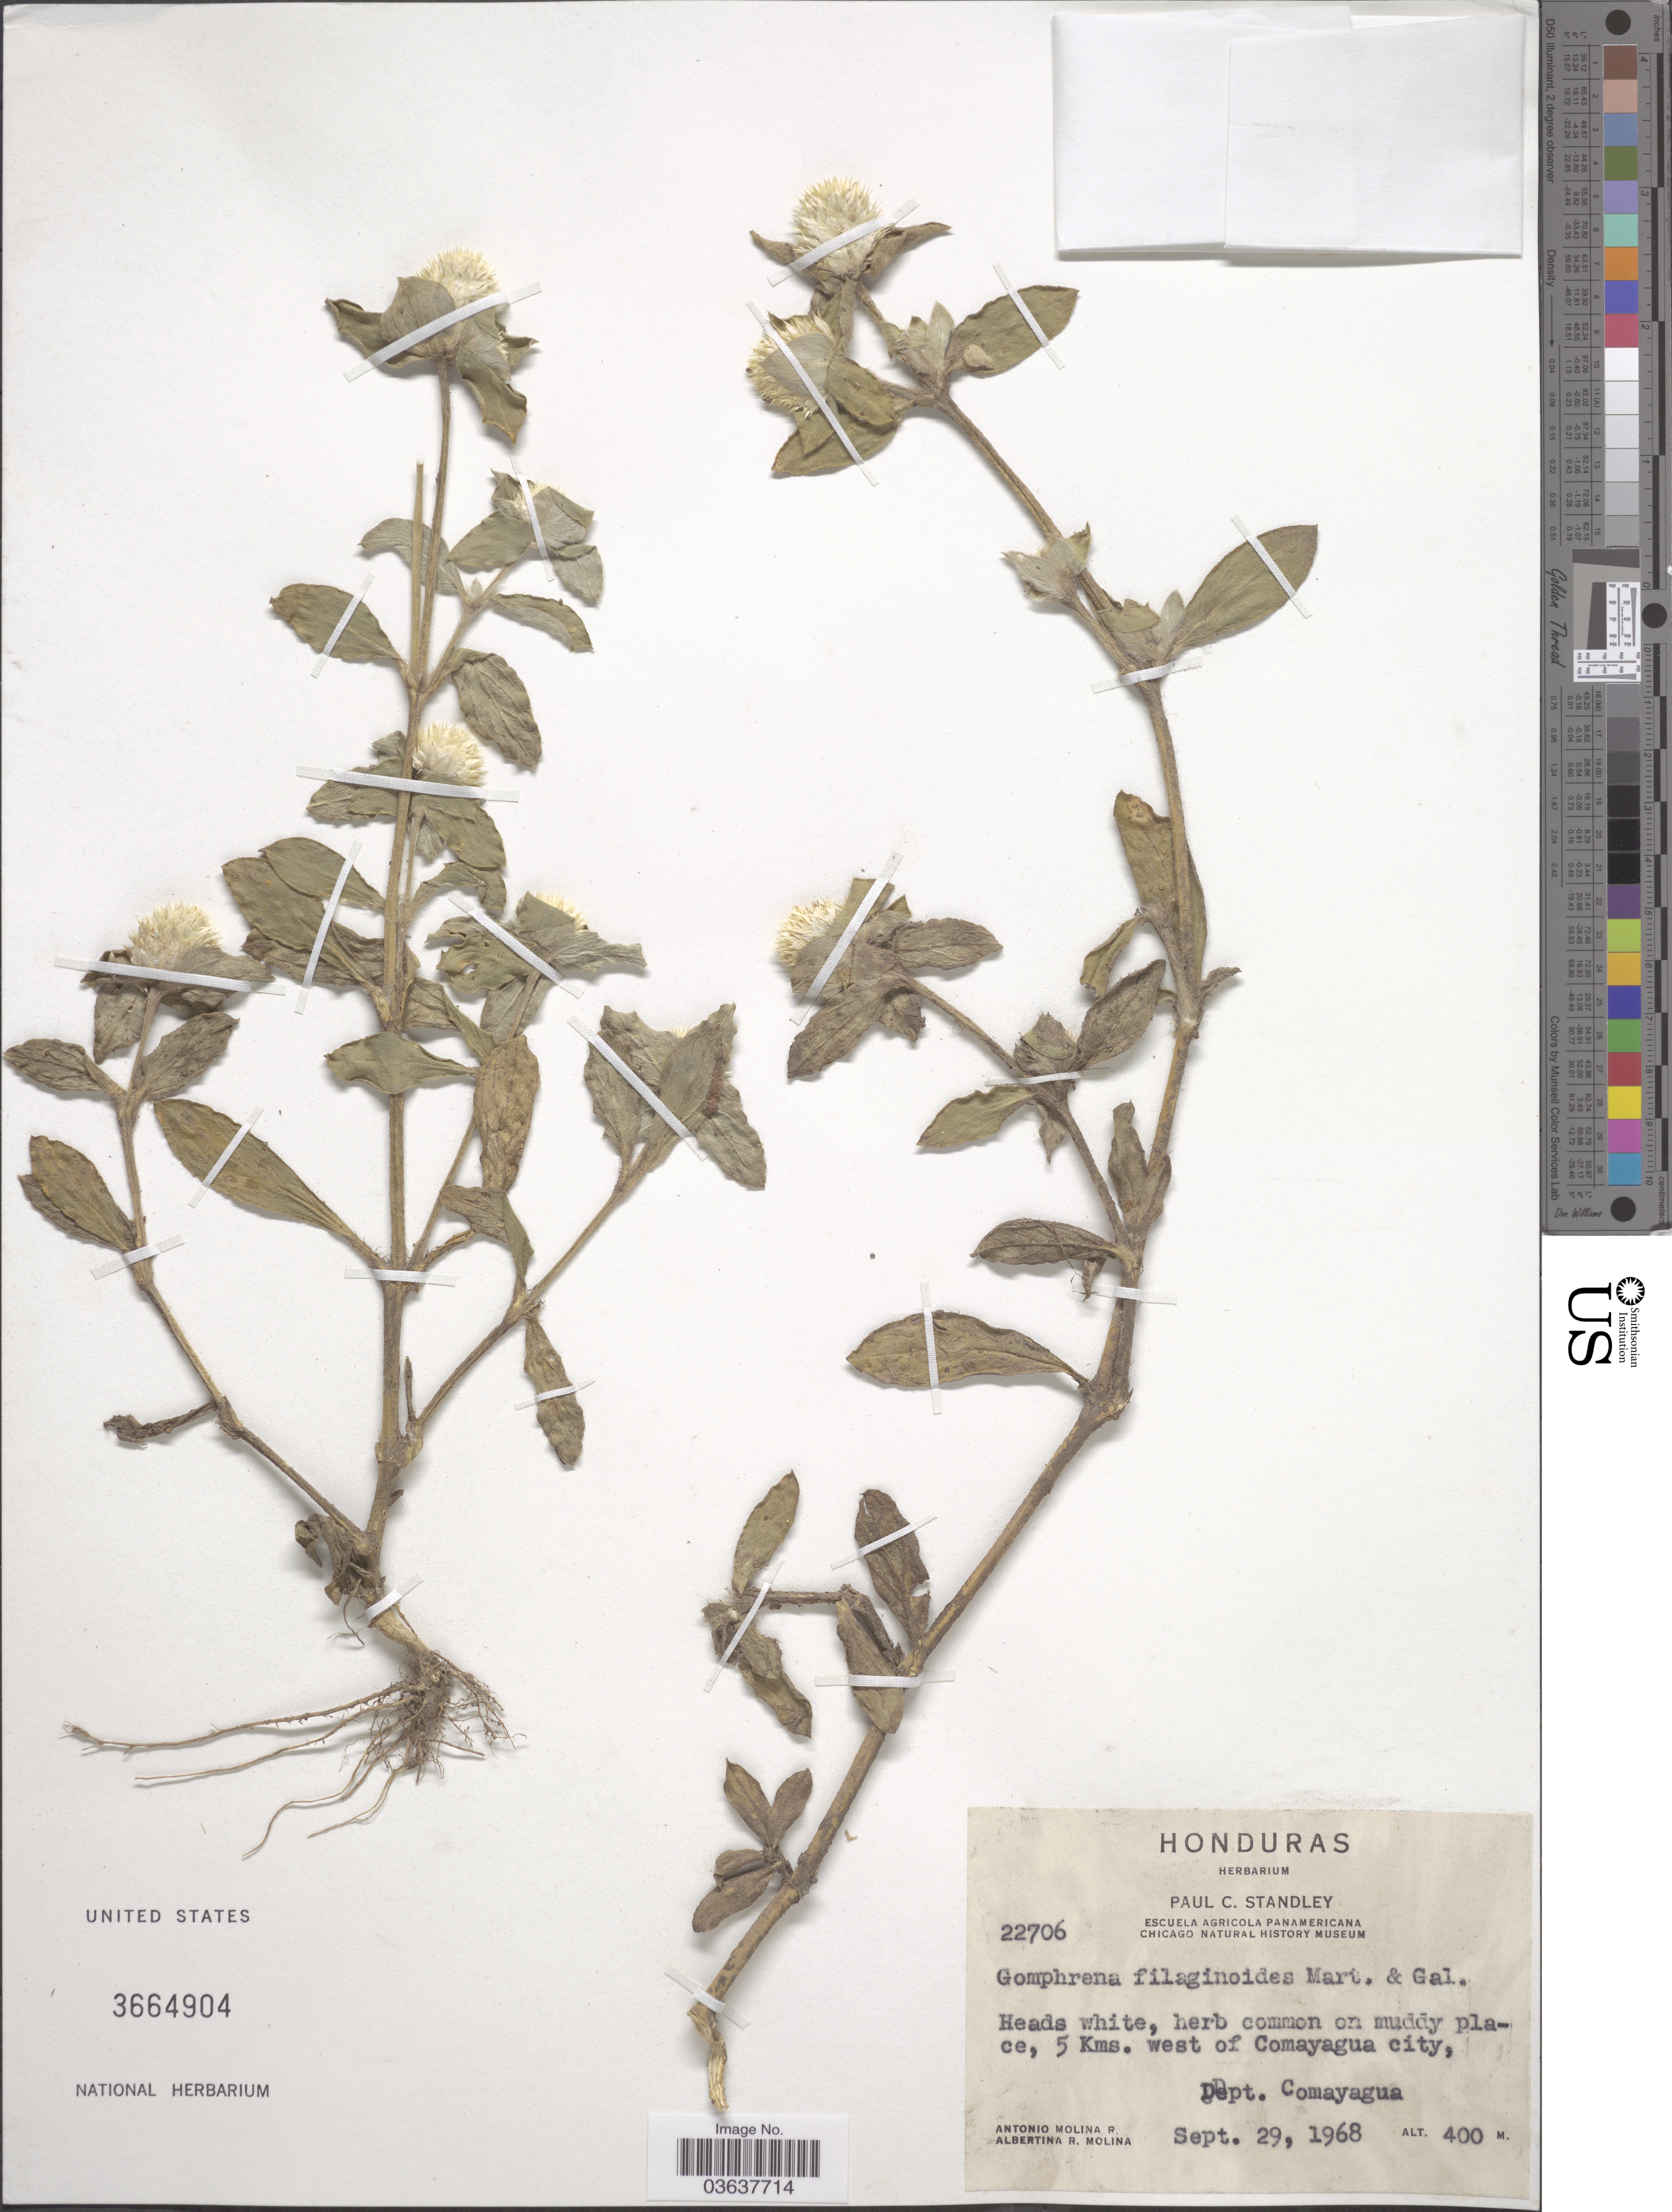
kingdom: Plantae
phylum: Tracheophyta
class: Magnoliopsida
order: Caryophyllales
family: Amaranthaceae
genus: Gomphrena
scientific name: Gomphrena filaginoides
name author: M. Martens & Galeotti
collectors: A. Molina R. & A. R. Molina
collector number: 22706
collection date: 1968-09-29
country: Honduras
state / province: Comayagua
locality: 5 Kms. west of Comayagua city, Dept. Comayagua.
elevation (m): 400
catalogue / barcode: US 3664904